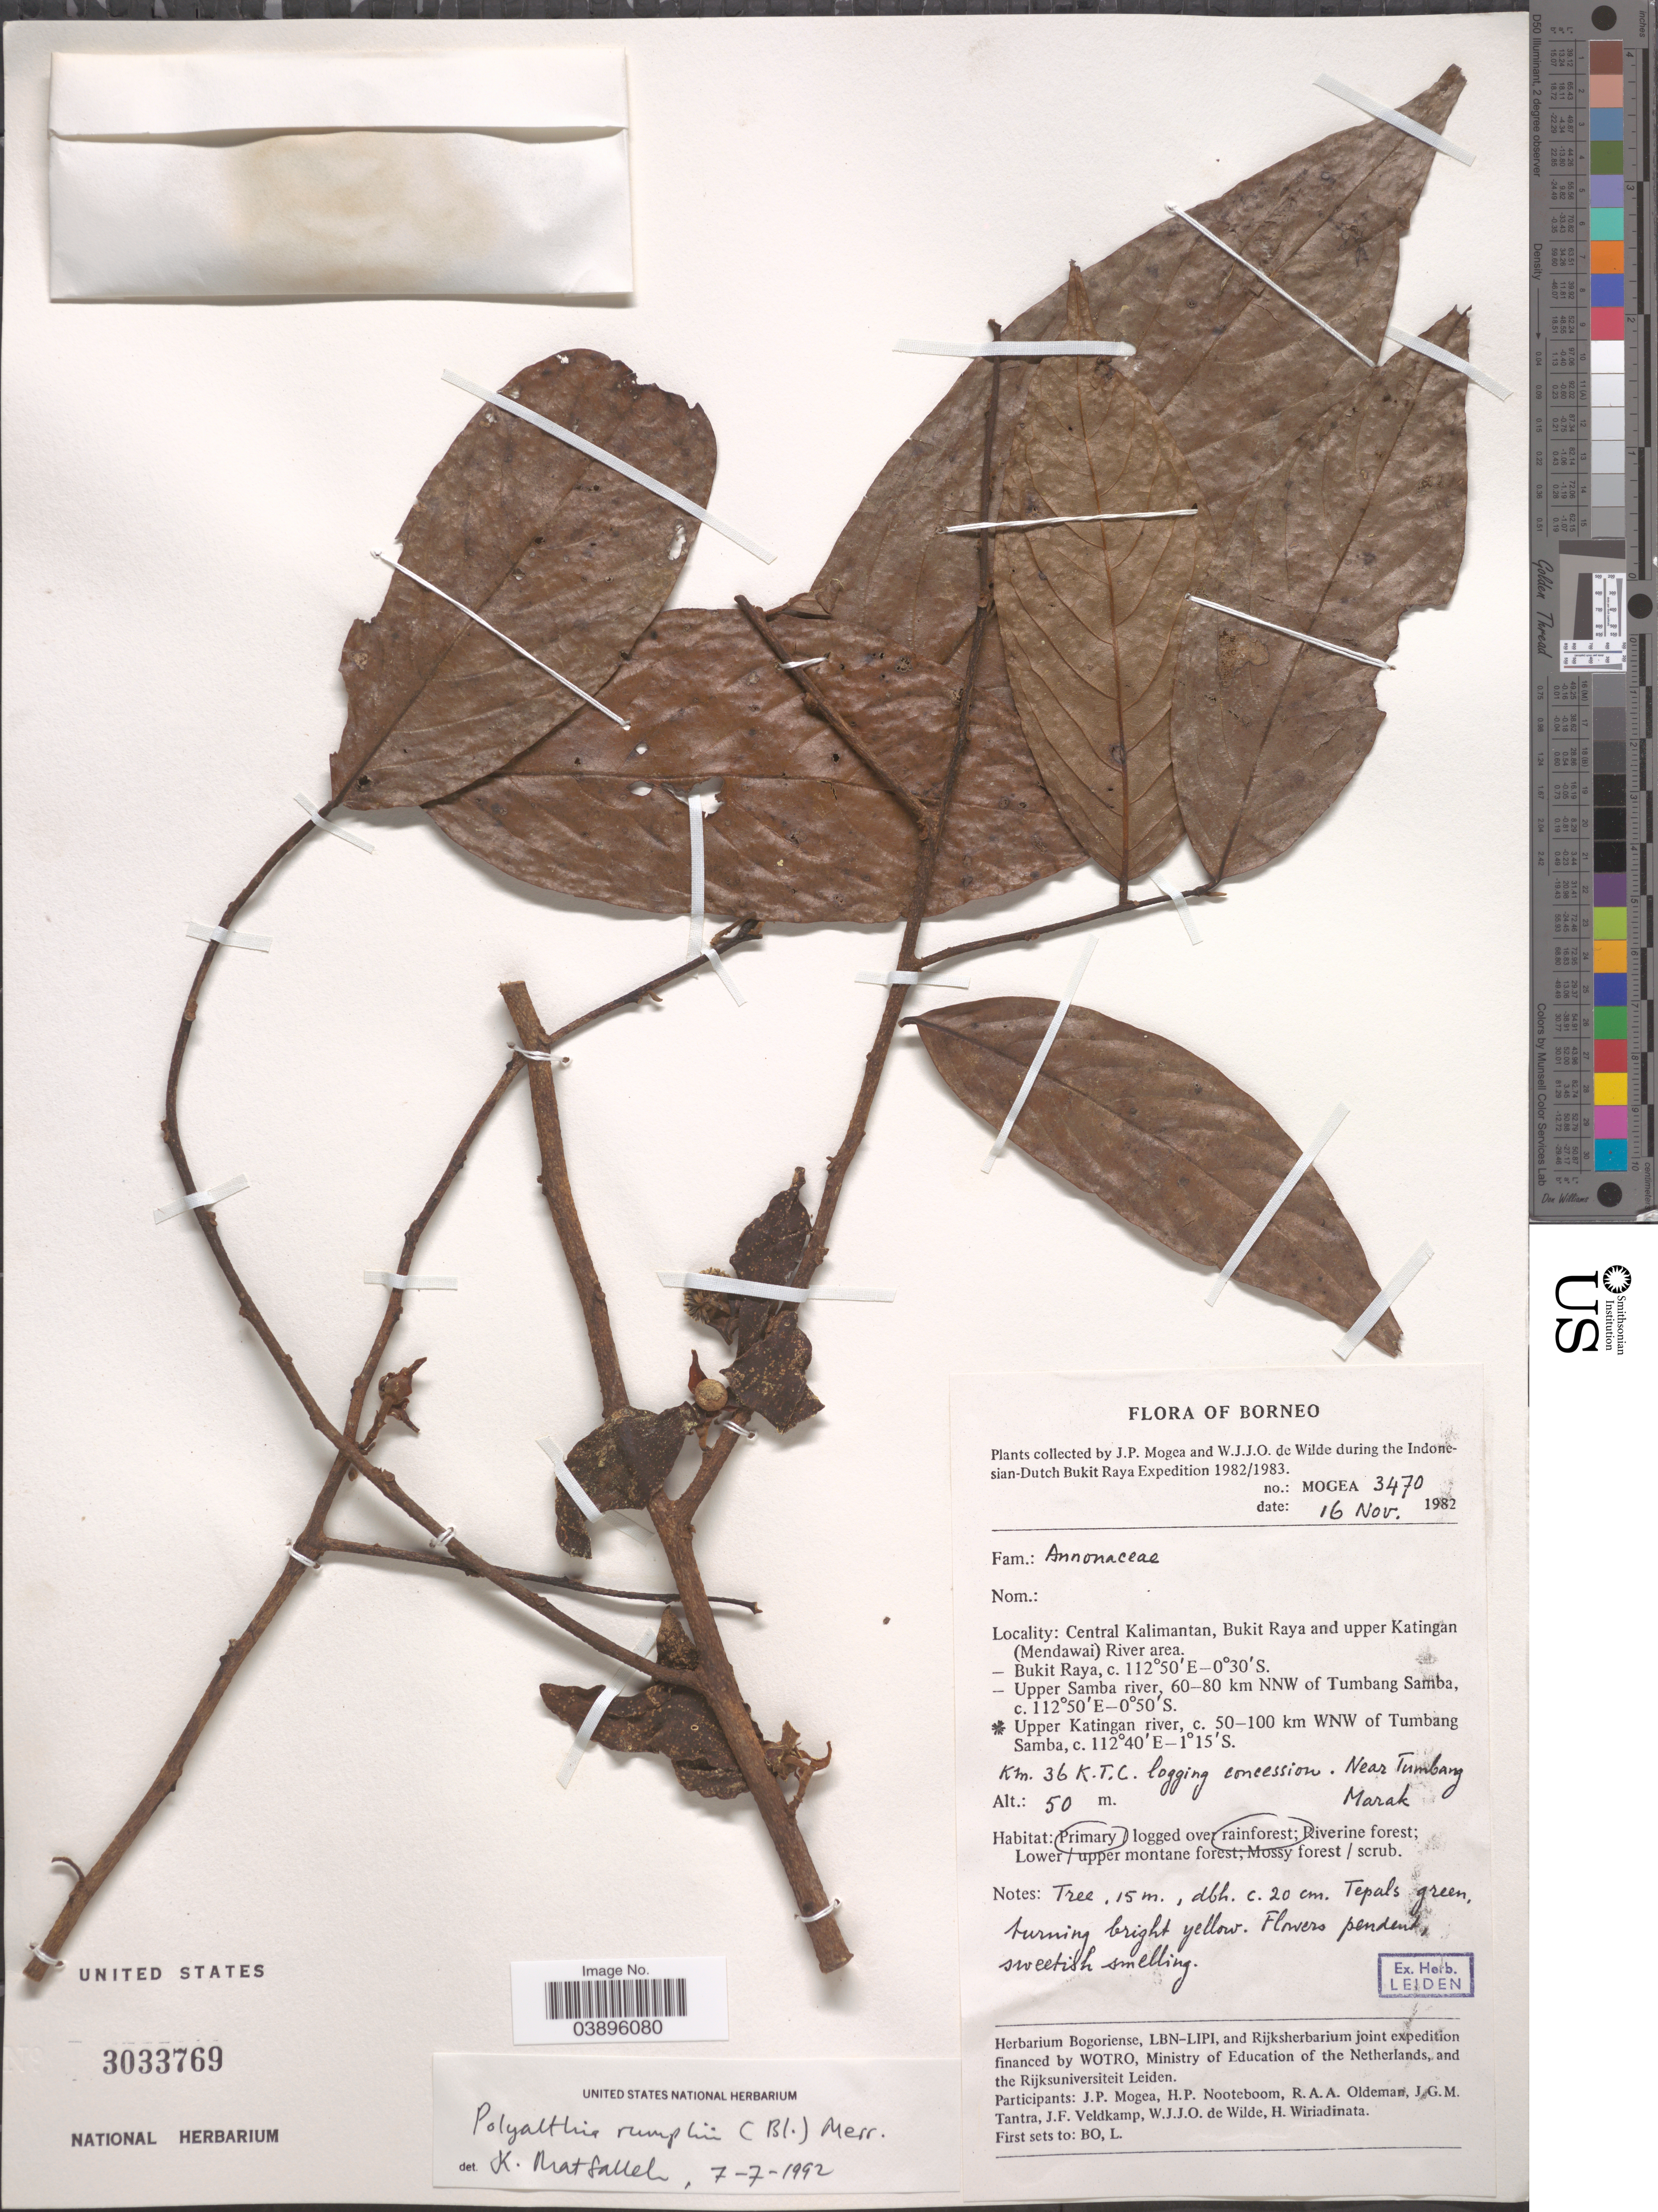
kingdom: Plantae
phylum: Tracheophyta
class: Magnoliopsida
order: Magnoliales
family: Annonaceae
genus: Polyalthia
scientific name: Polyalthia rumphii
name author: (Blume ex Hensch.) Merr.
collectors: J. Mogea & W. J. de Wilde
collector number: MOGEA 3470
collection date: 1982-11-16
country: Malaysia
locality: Borneo. Central Kalimantan, Bukit Raya and upper Katingan (Mendawai) River area. Upper Katingan river, c. 50-100 km WNW of Tumbang Samba. km. 39 K.T.C. logging concession. Near Tumbang Marak.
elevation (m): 50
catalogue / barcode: US 3033769